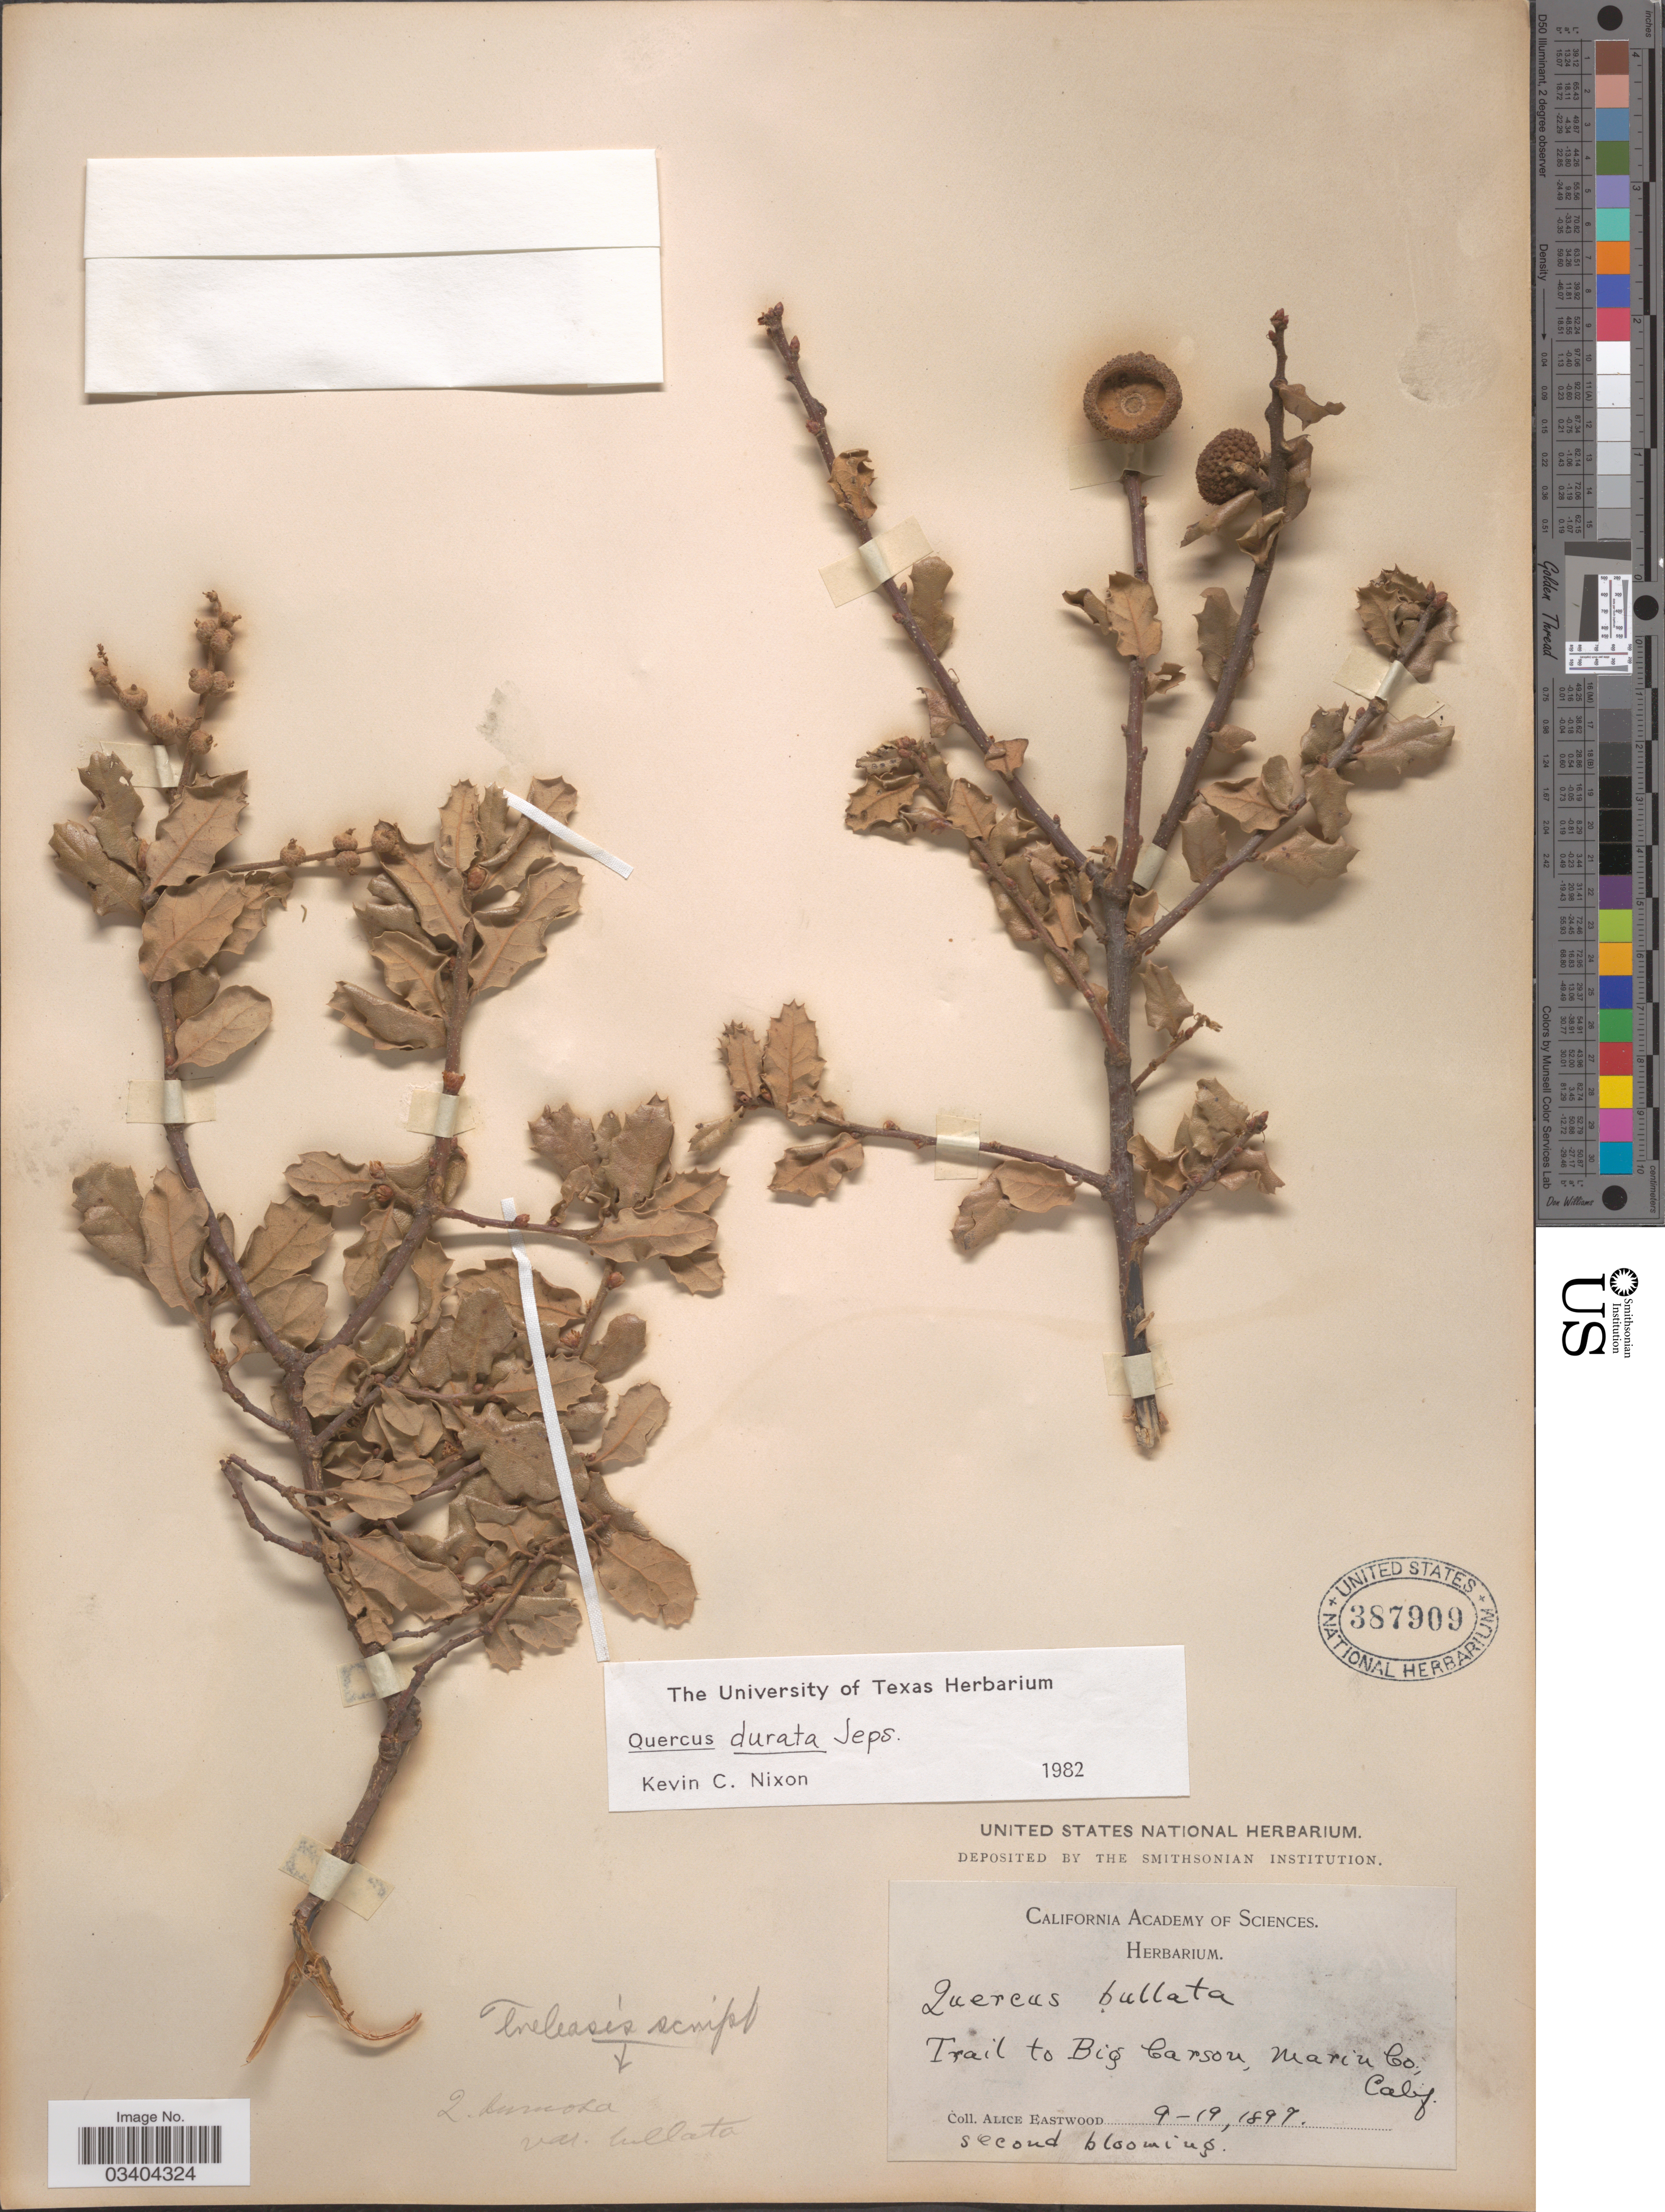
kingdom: Plantae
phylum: Tracheophyta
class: Magnoliopsida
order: Fagales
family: Fagaceae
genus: Quercus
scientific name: Quercus durata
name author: Jeps.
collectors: A. Eastwood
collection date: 1897-09-19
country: United States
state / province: California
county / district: Marin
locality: Trail to Big Carson, Marin Co.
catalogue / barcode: US 387909